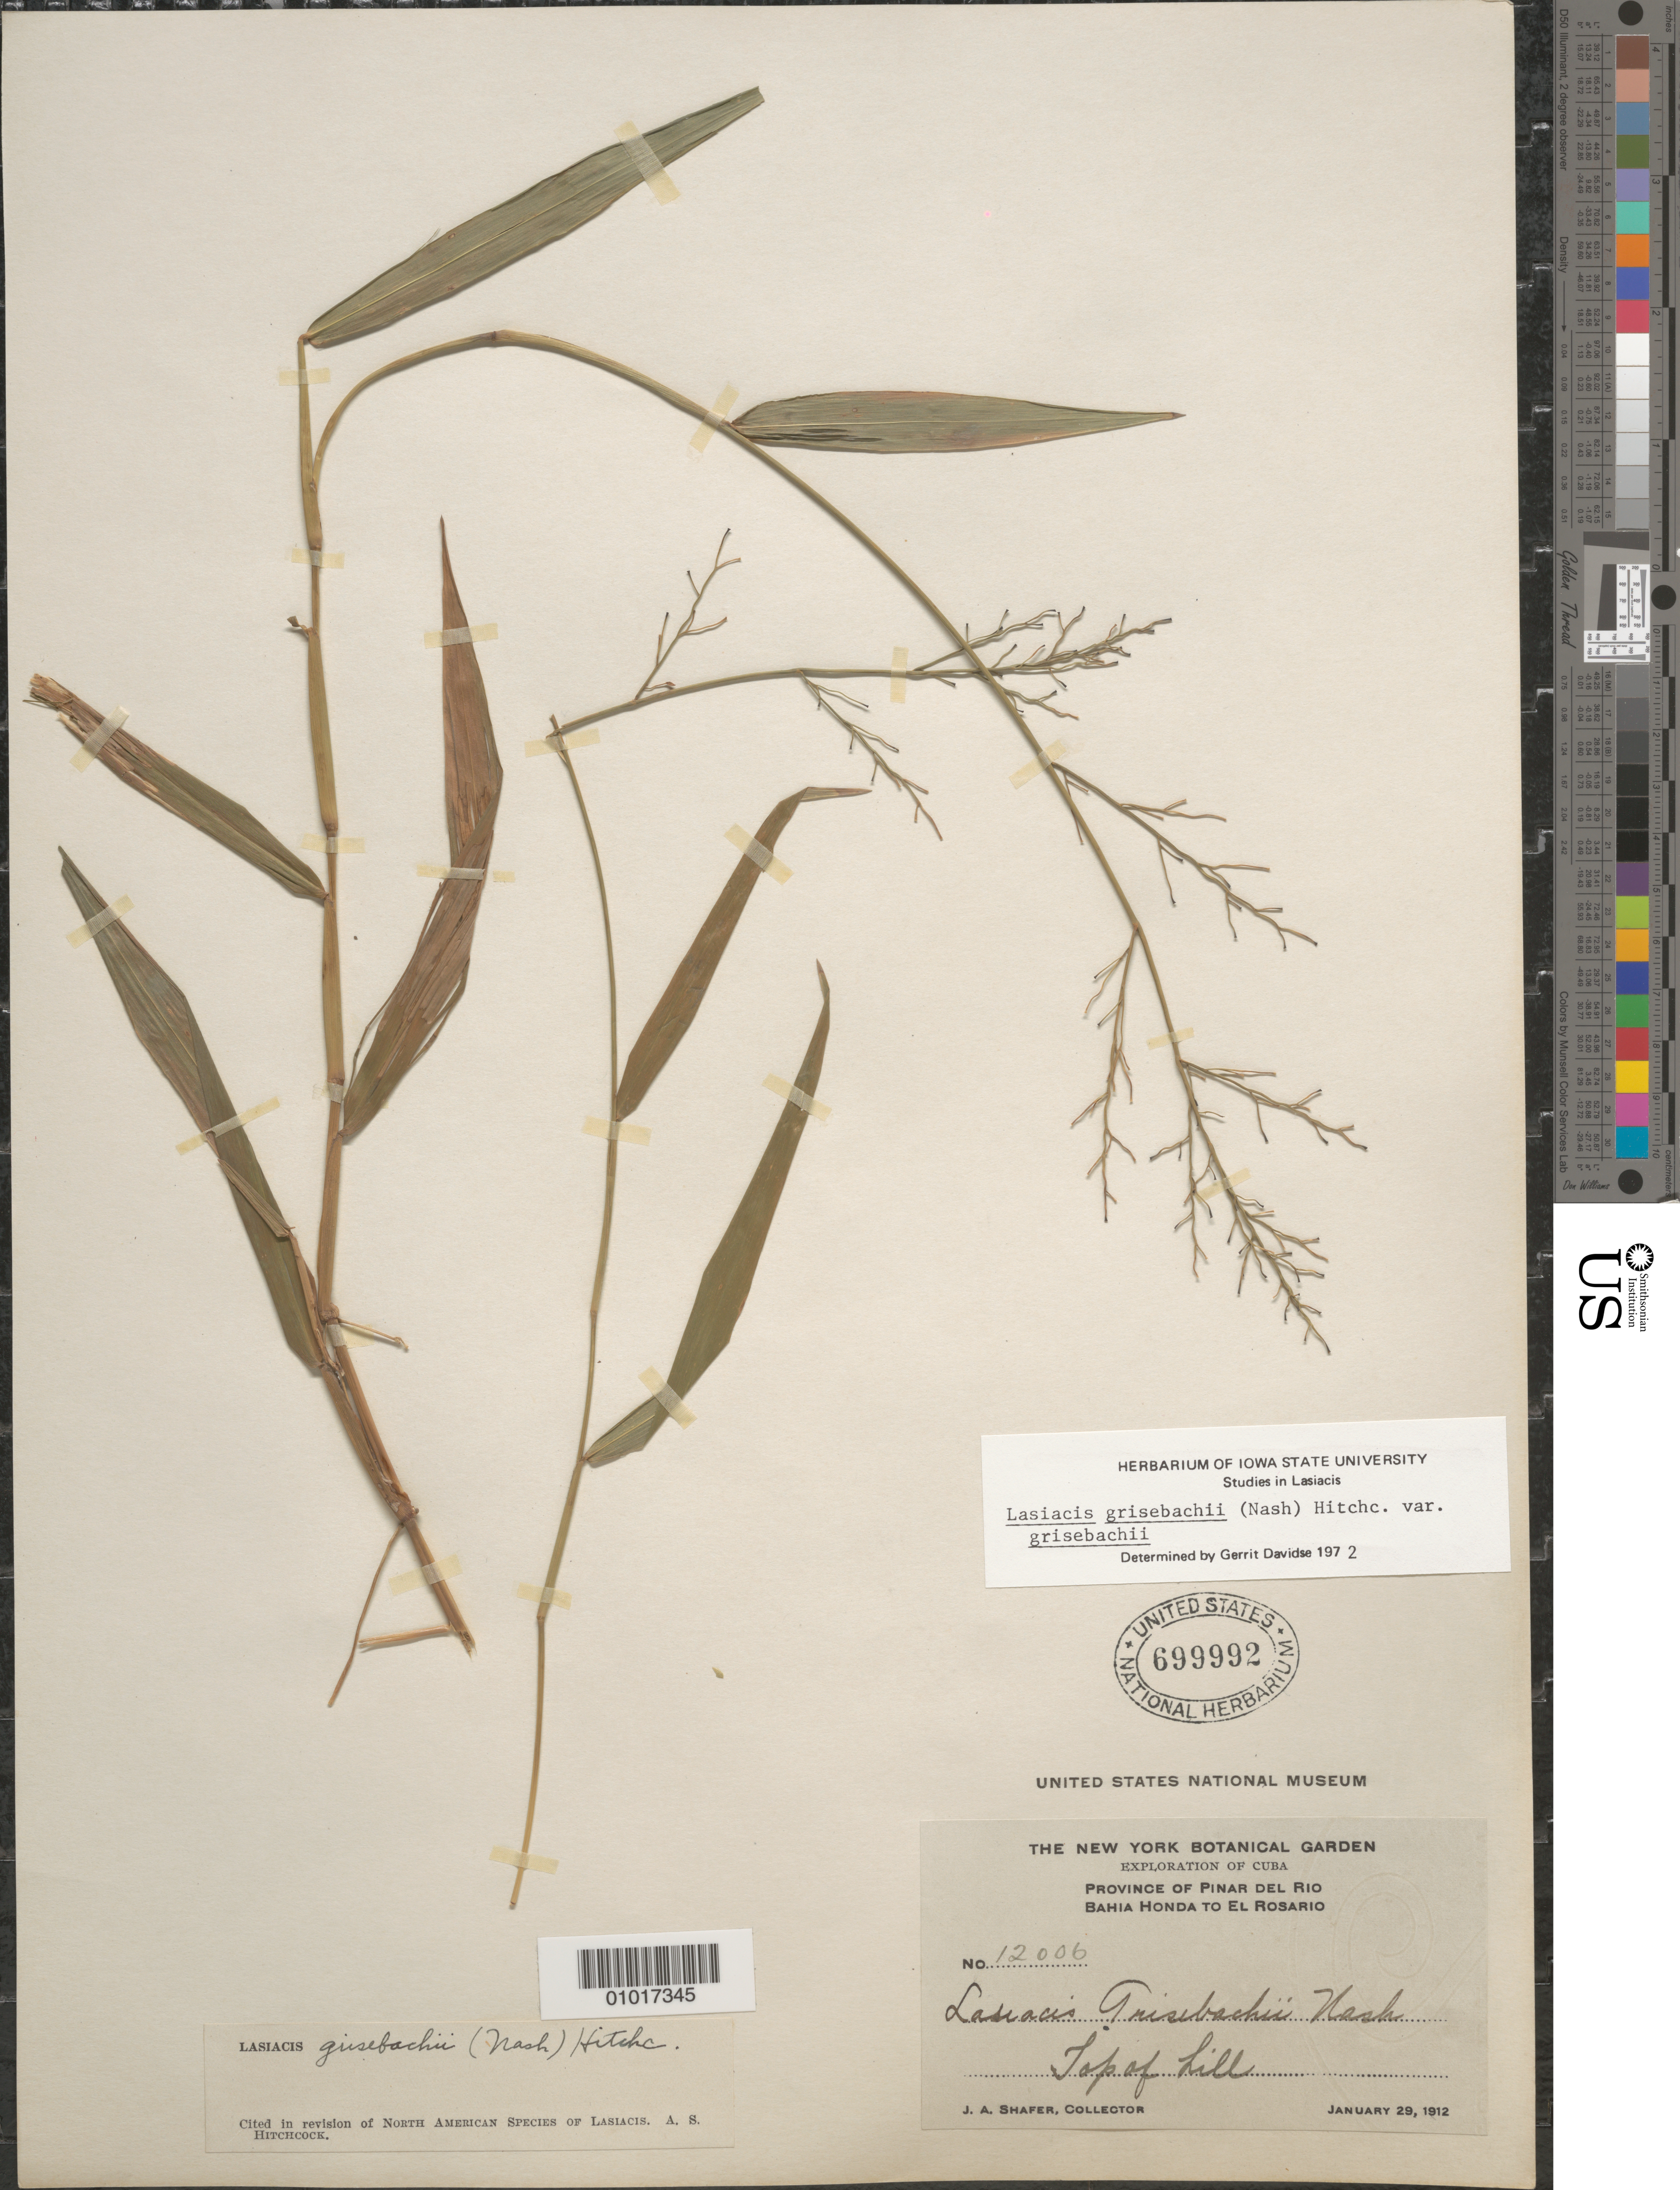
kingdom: Plantae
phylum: Tracheophyta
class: Liliopsida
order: Poales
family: Poaceae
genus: Lasiacis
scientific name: Lasiacis grisebachii var. grisebachii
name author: (Nash) Hitchc.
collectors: J. A. Shafer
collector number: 12006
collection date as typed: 29 Jan 1912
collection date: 1912-01-29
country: Cuba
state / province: Pinar del Rio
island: Cuba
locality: Bahia Honda to el Rosario, top of hill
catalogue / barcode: US 699992